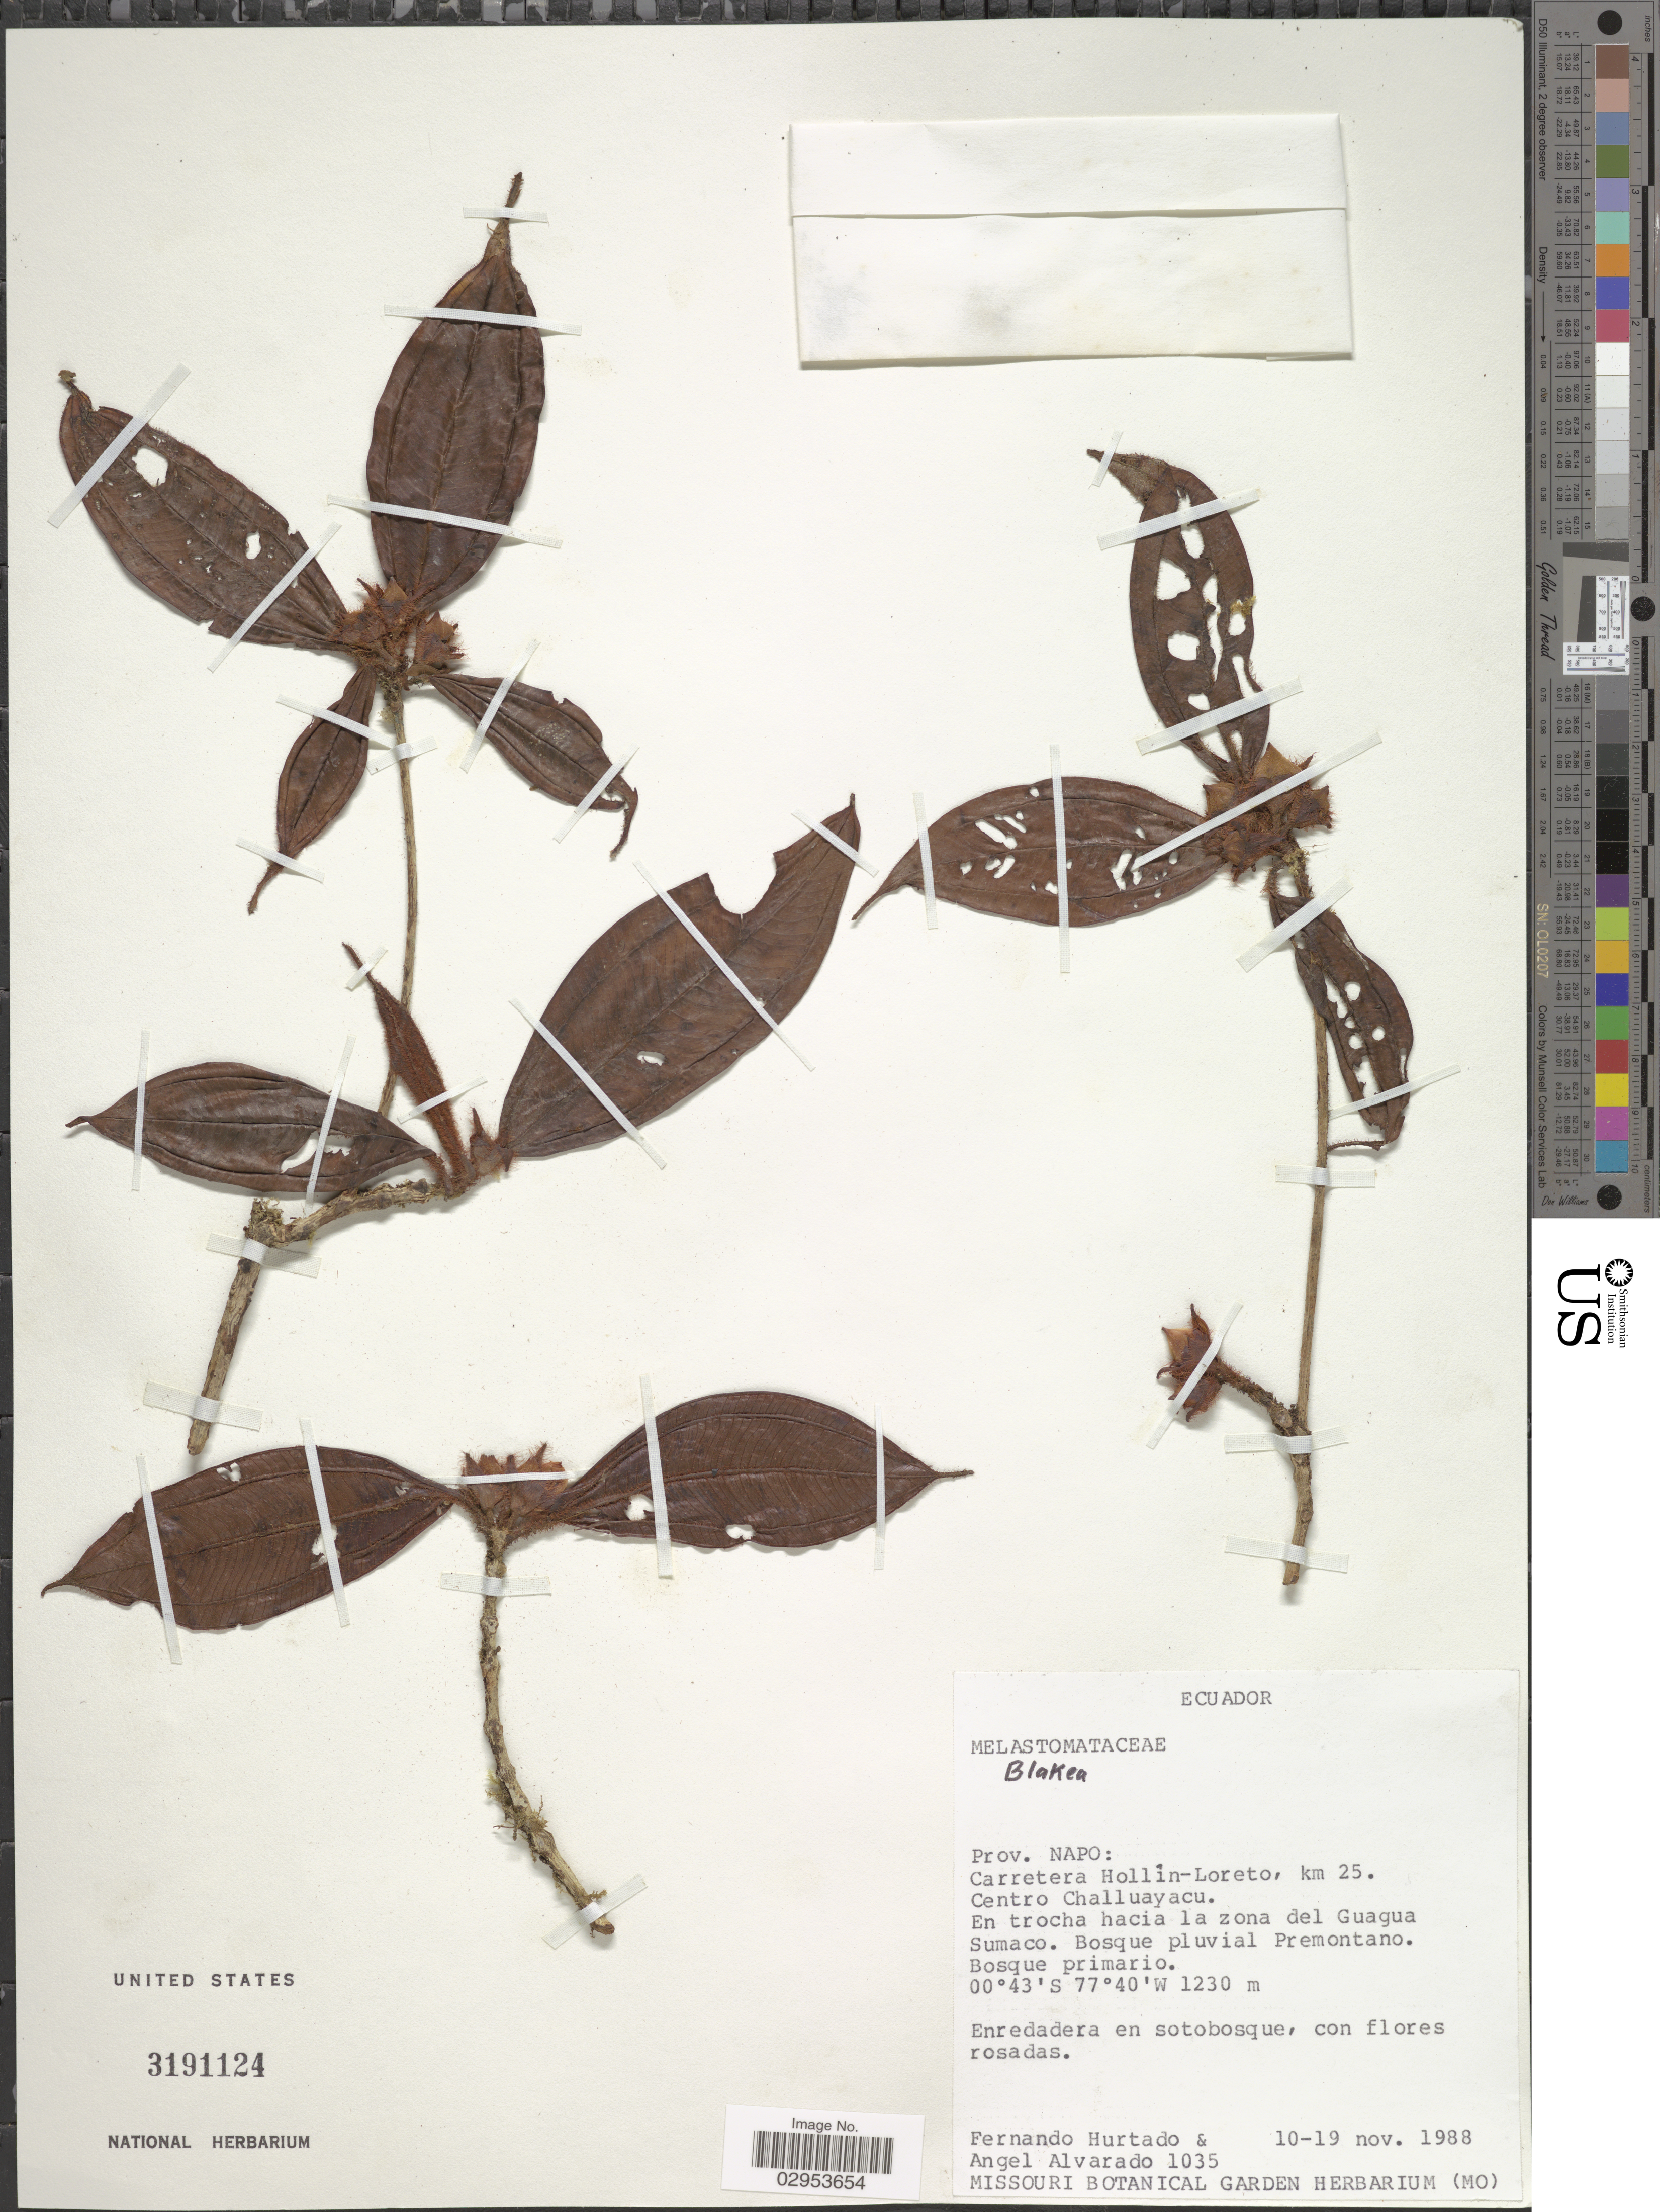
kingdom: Plantae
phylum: Tracheophyta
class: Magnoliopsida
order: Myrtales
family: Melastomataceae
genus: Blakea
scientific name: Blakea sp.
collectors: F. Hurtado & A. Alvarado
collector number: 1035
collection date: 1988-11-10/1988-11-19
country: Ecuador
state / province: Napo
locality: Carretera Hollín-Loreto, km 25. Centro Challuayacu. En trocha hacia la zona del Guagua Sumaco.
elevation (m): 1230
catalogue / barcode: US 3191124